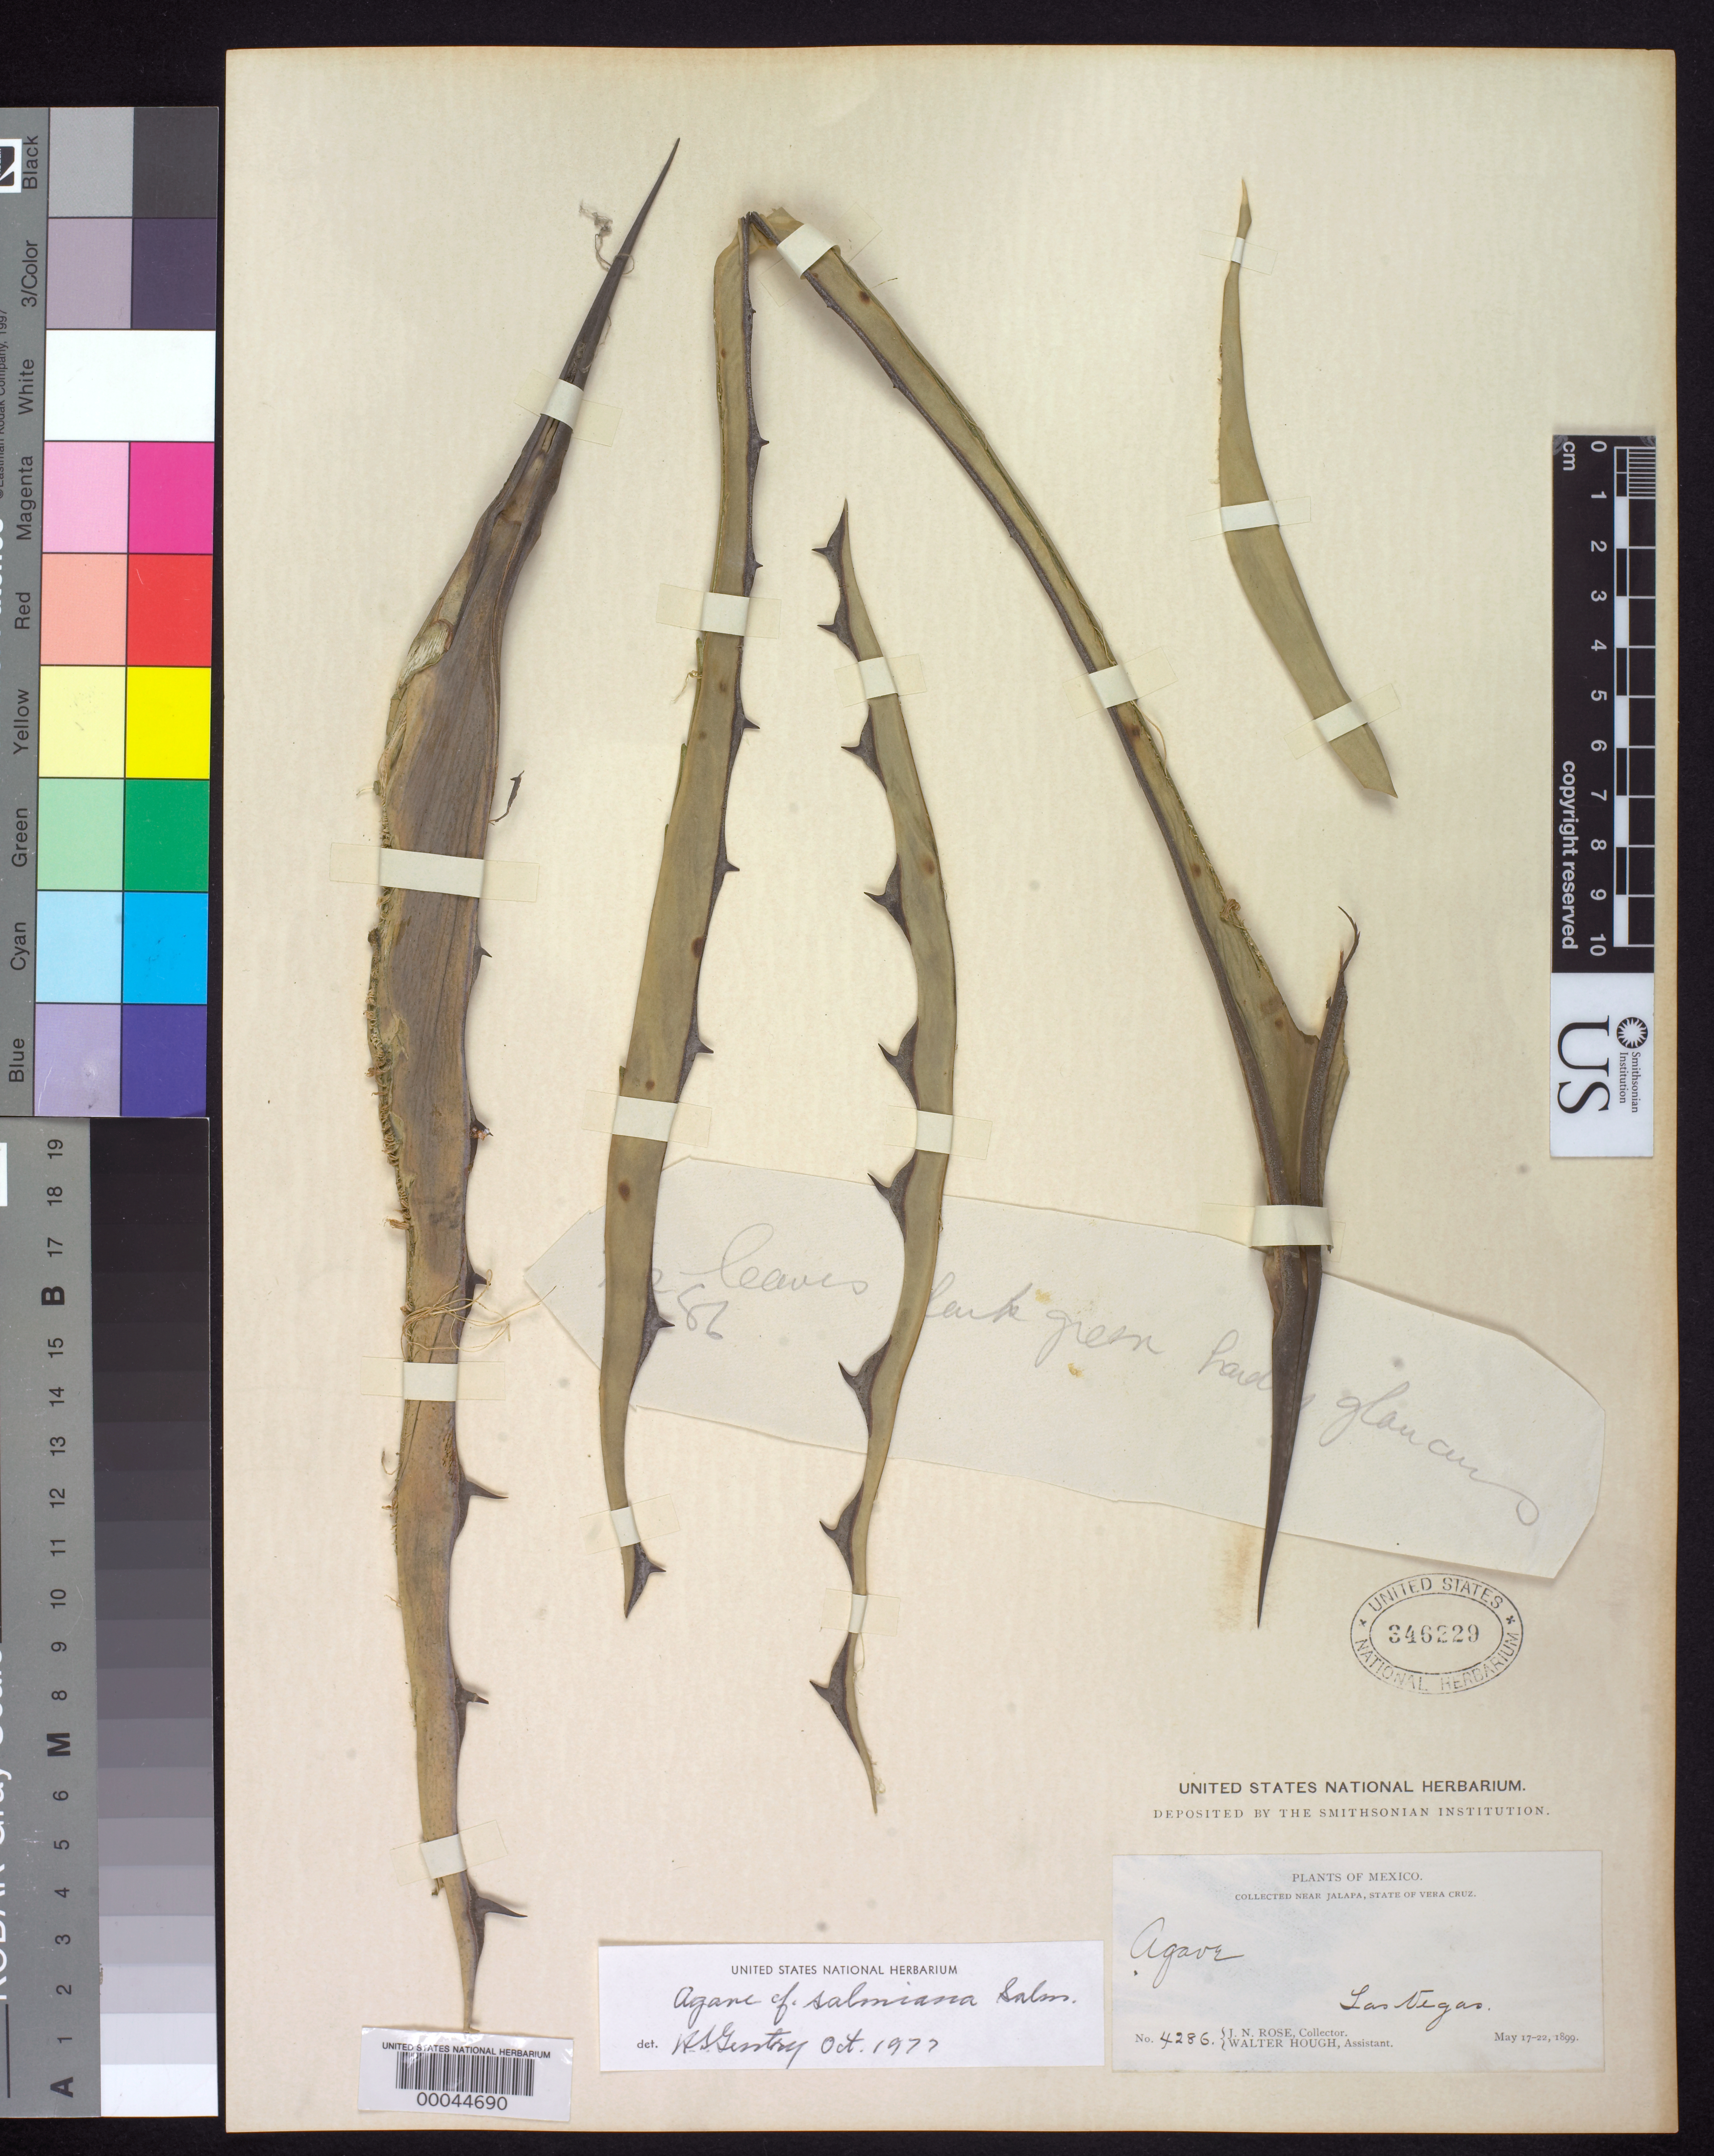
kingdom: Plantae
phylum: Tracheophyta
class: Liliopsida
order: Asparagales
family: Asparagaceae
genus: Agave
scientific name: Agave salmiana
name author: Otto ex Salm-Dyck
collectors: J. N. Rose & W. Hough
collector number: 4286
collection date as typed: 17 May 1899 to 22 May 1899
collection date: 1899-05-17/1899-05-22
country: Mexico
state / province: Veracruz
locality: Near jalapa; las vegas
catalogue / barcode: US 346229